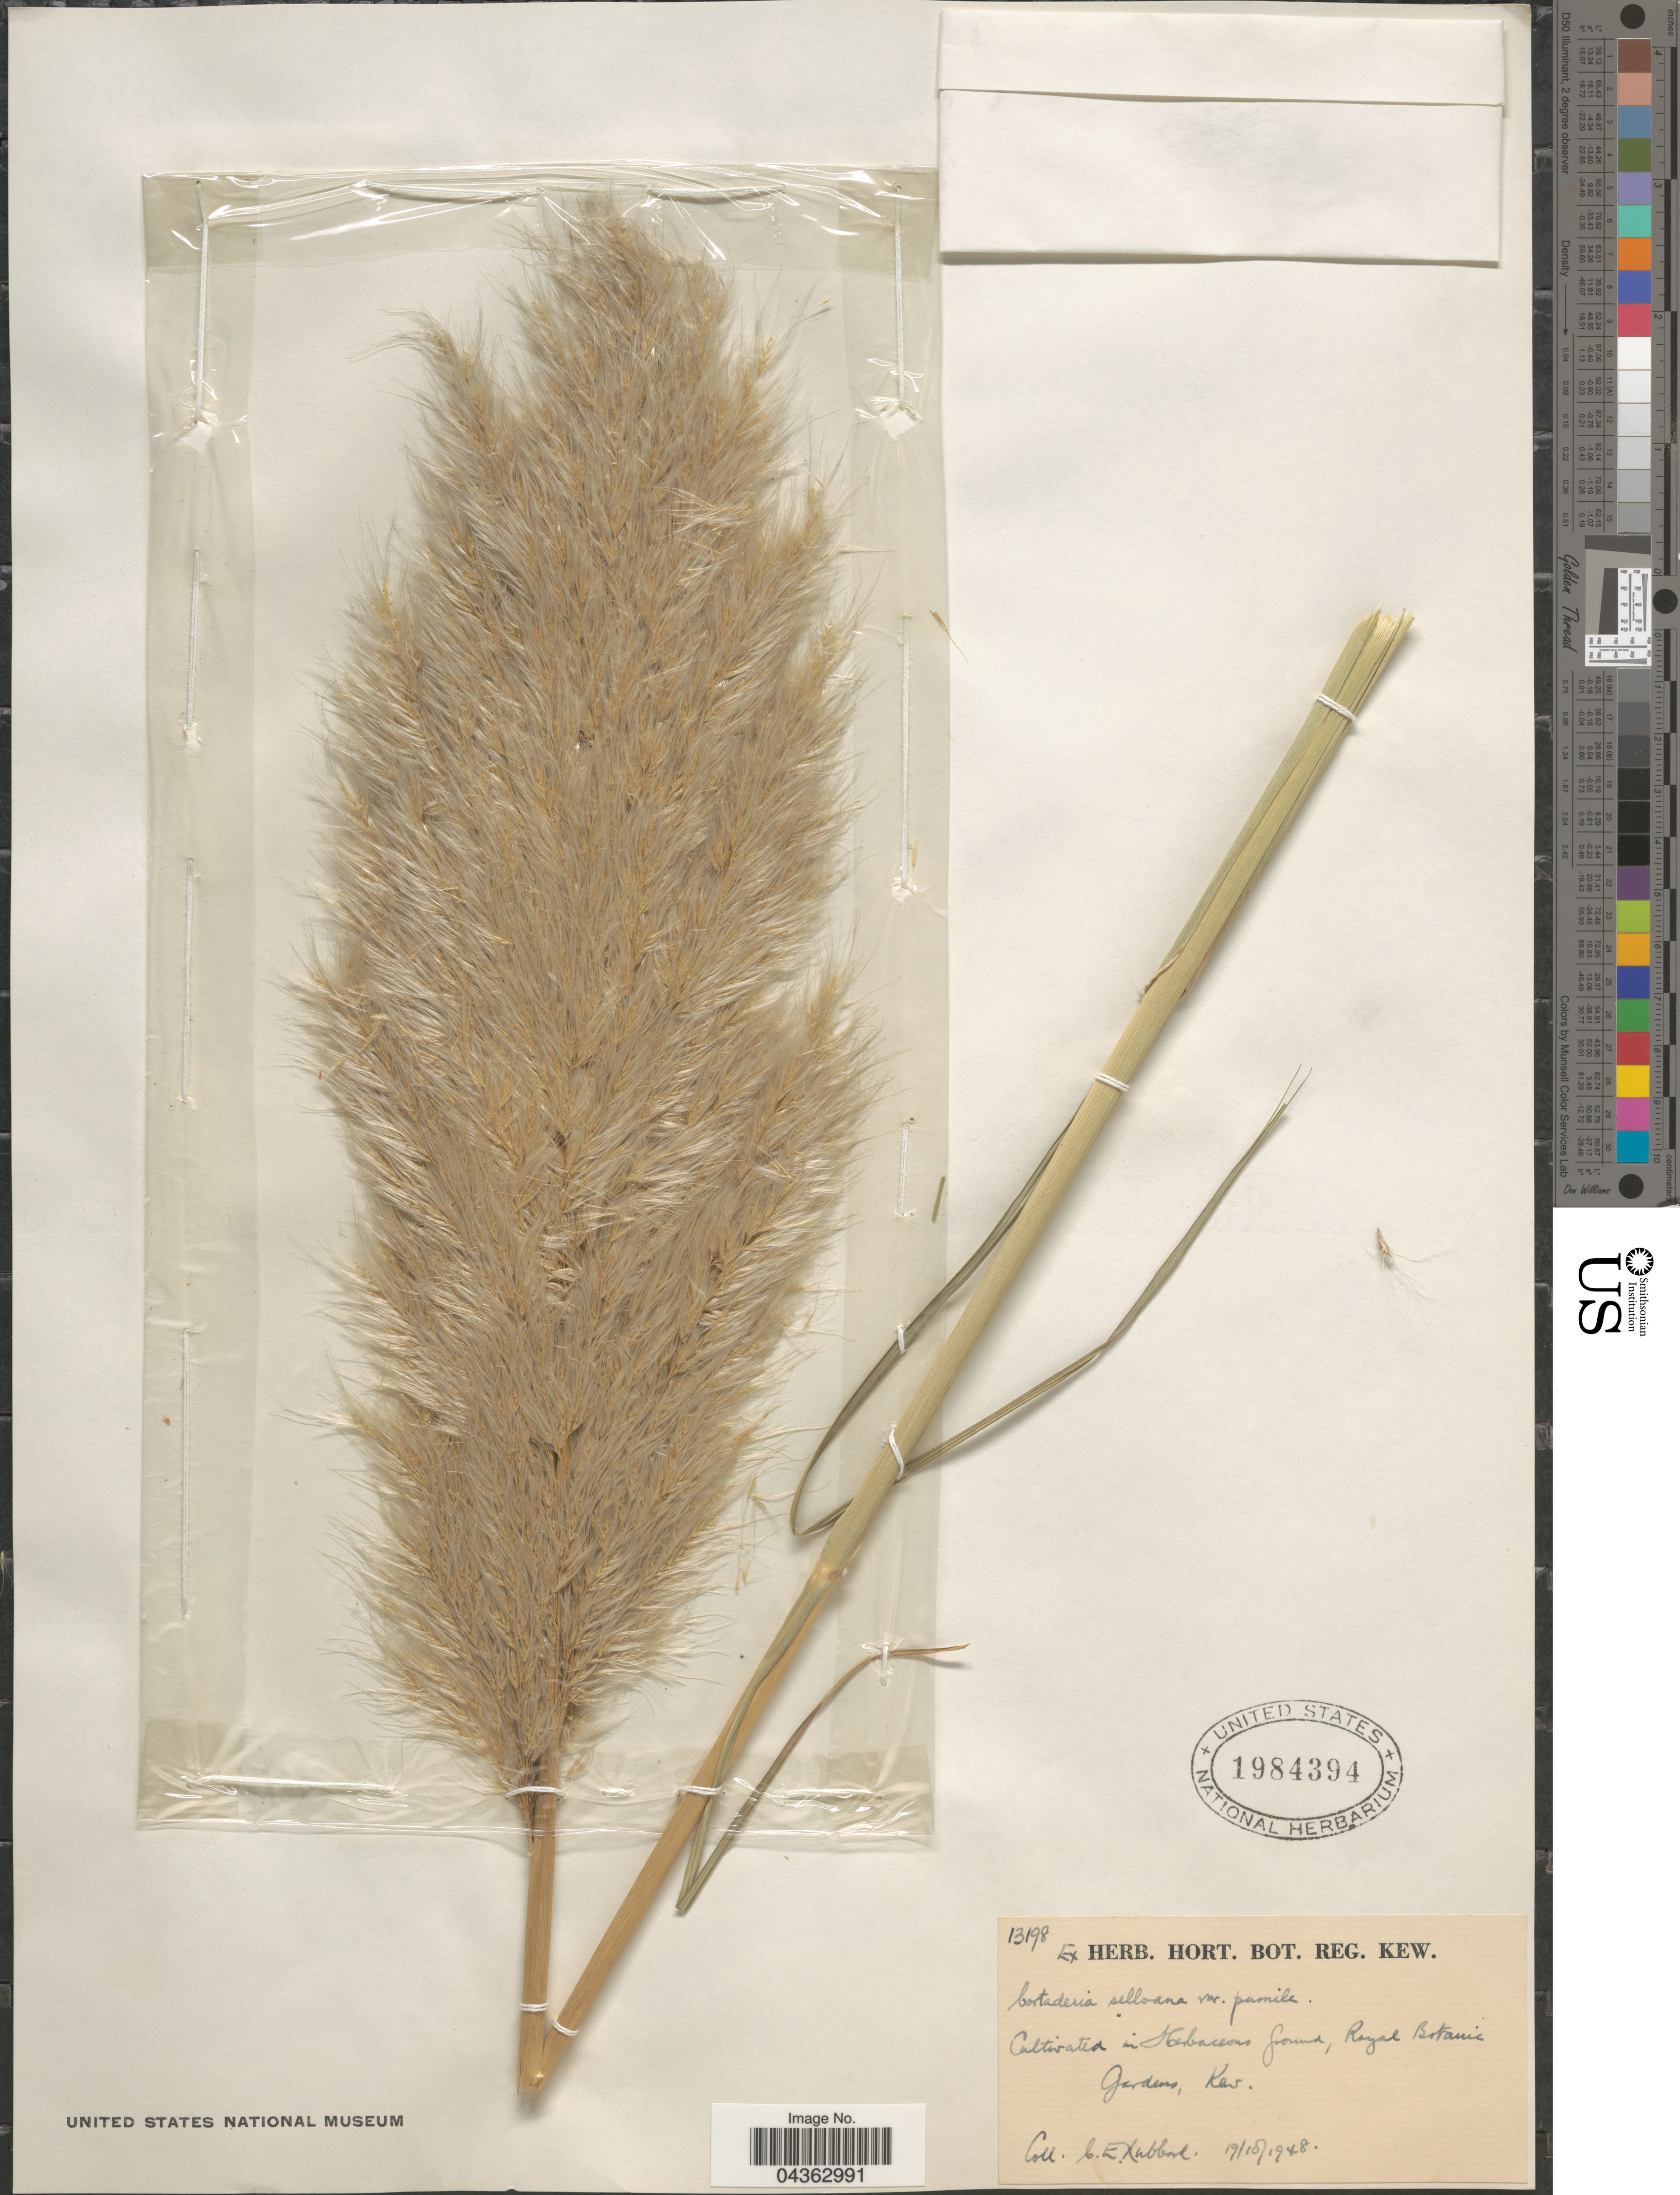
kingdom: Plantae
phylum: Tracheophyta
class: Liliopsida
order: Poales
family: Poaceae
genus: Cortaderia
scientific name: Cortaderia selloana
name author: (Schult. & Schult. f.) Asch. & Graebn.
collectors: C. E. Hubbard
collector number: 13198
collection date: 1948-10-19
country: United Kingdom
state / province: England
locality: In Herbaceous Ground, Royal Botanic Gardens, Kew.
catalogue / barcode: US 1984394